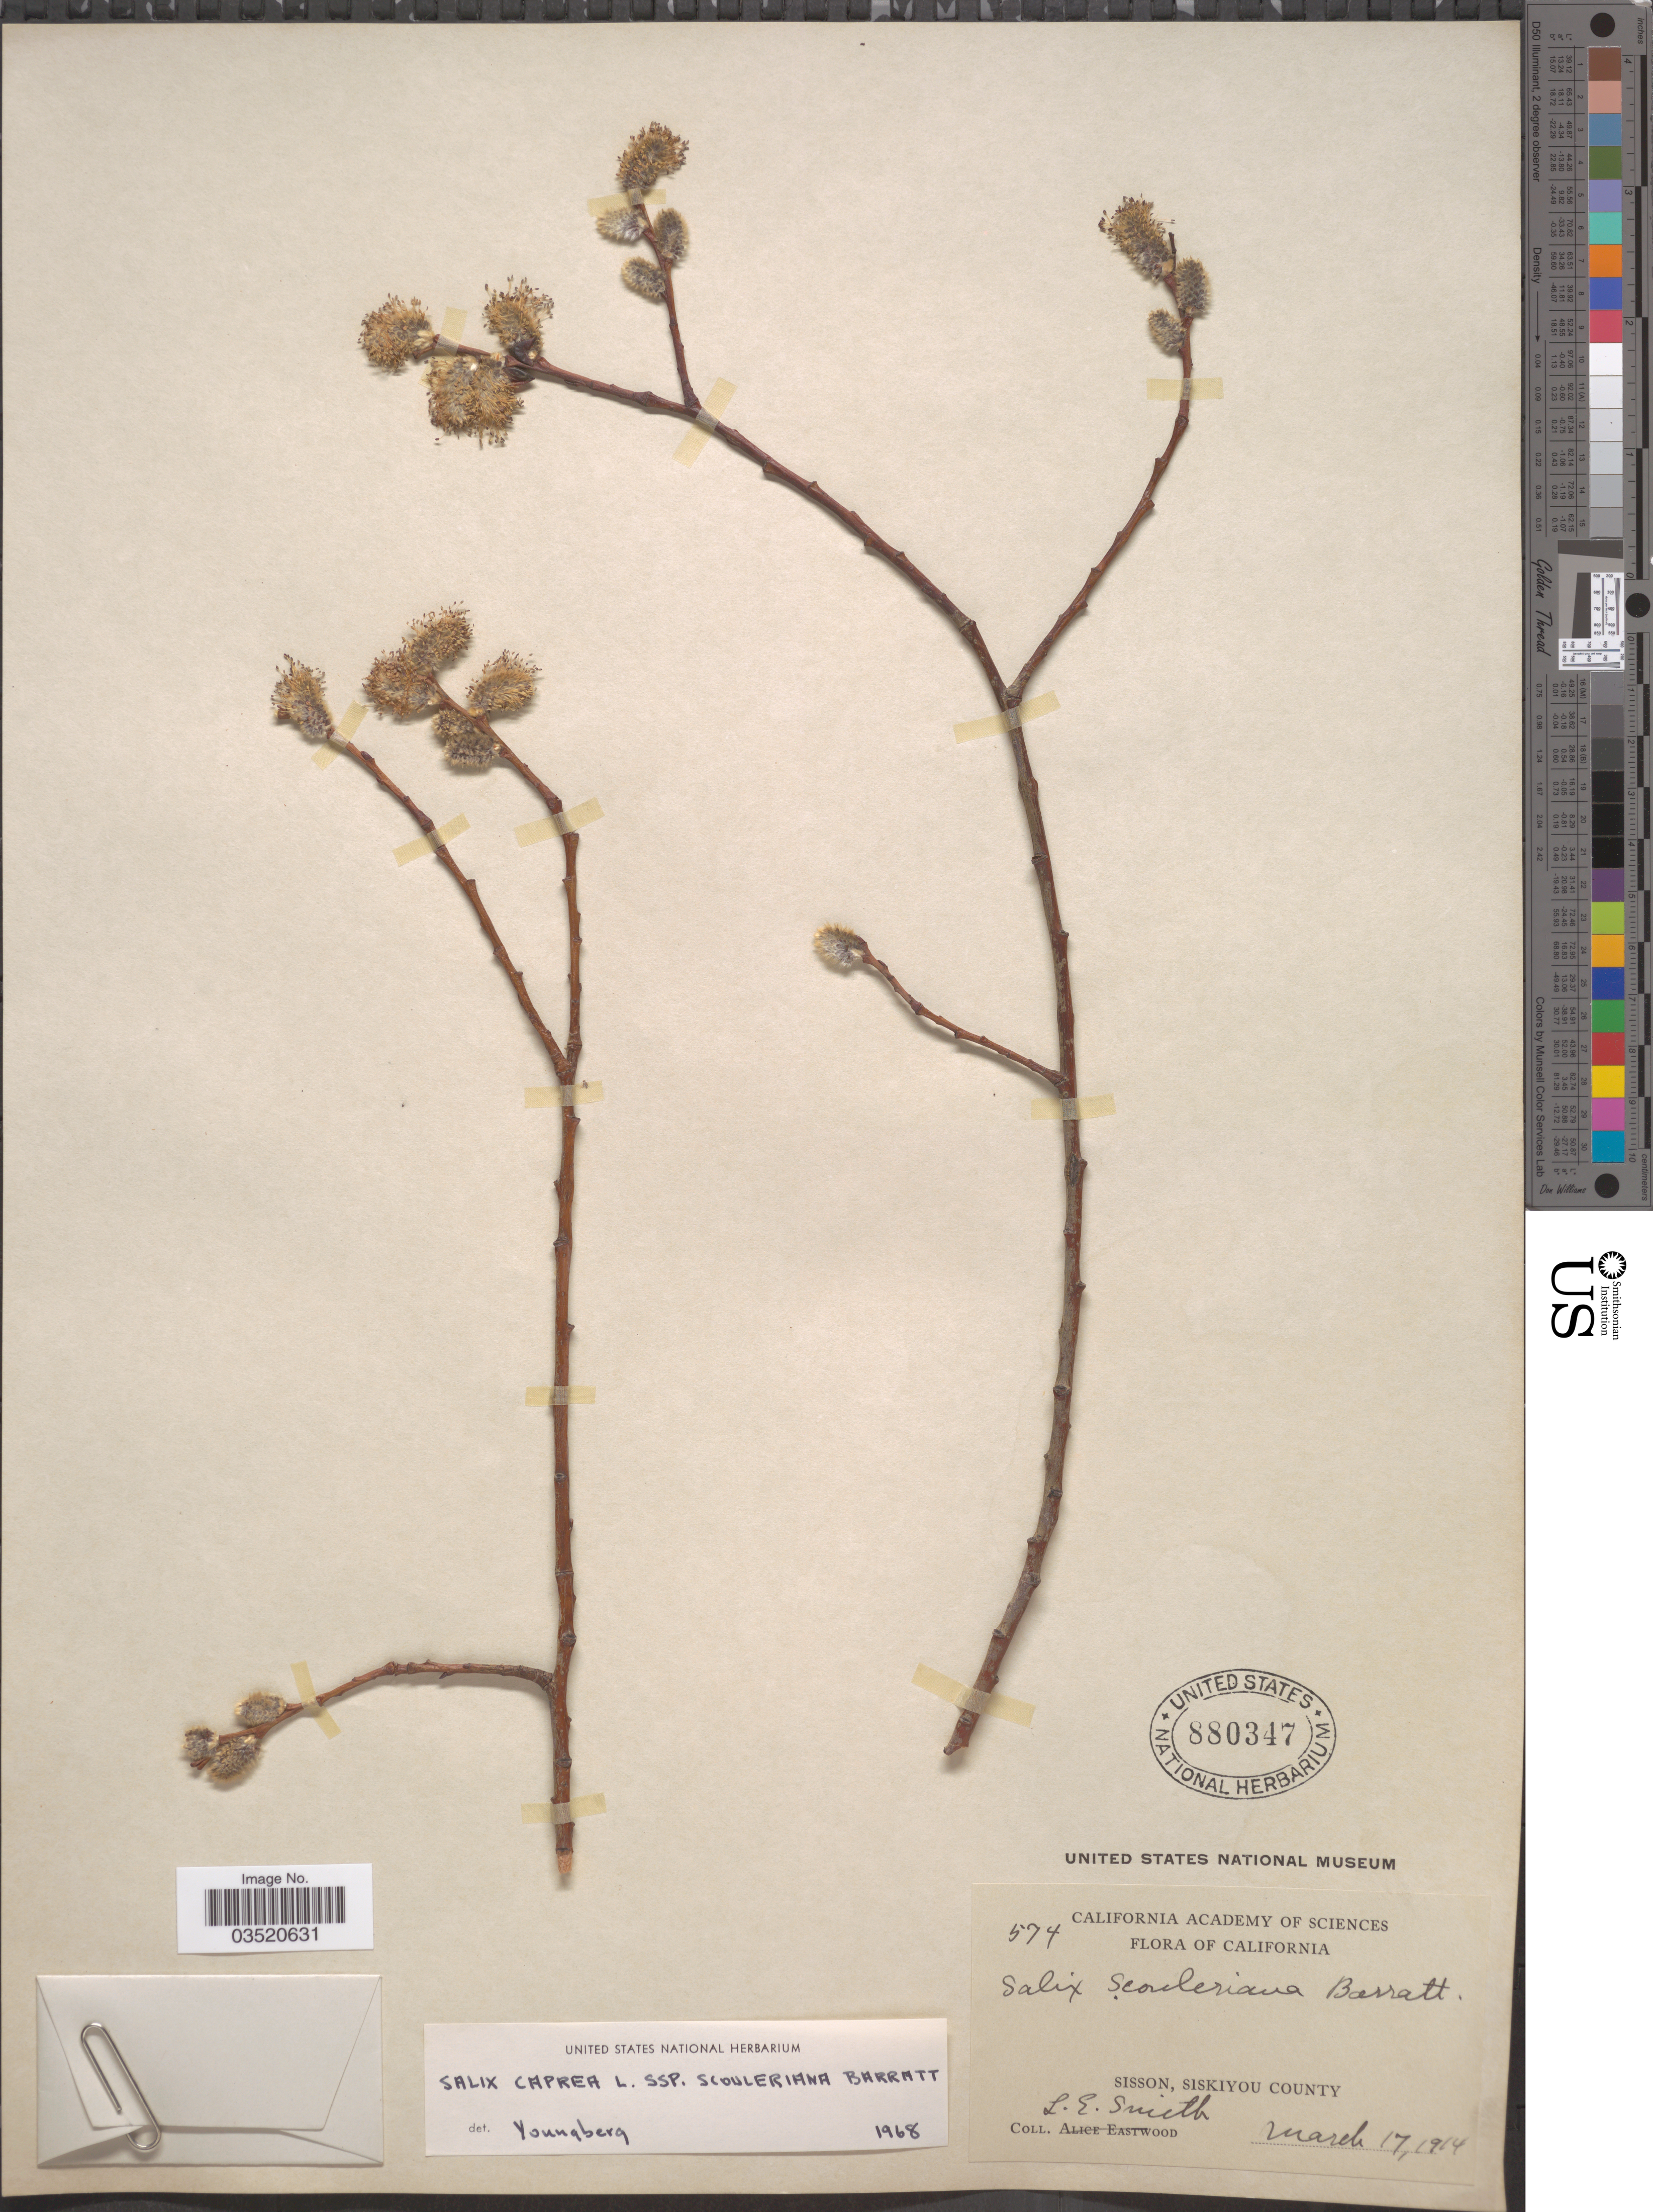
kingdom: Plantae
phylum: Tracheophyta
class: Magnoliopsida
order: Malpighiales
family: Salicaceae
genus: Salix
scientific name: Salix scouleriana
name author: Barratt ex Hook.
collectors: L. E. Smith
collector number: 574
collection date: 1914-03-17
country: United States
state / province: California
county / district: Siskiyou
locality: Sisson, Siskiyou County.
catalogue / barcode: US 880347